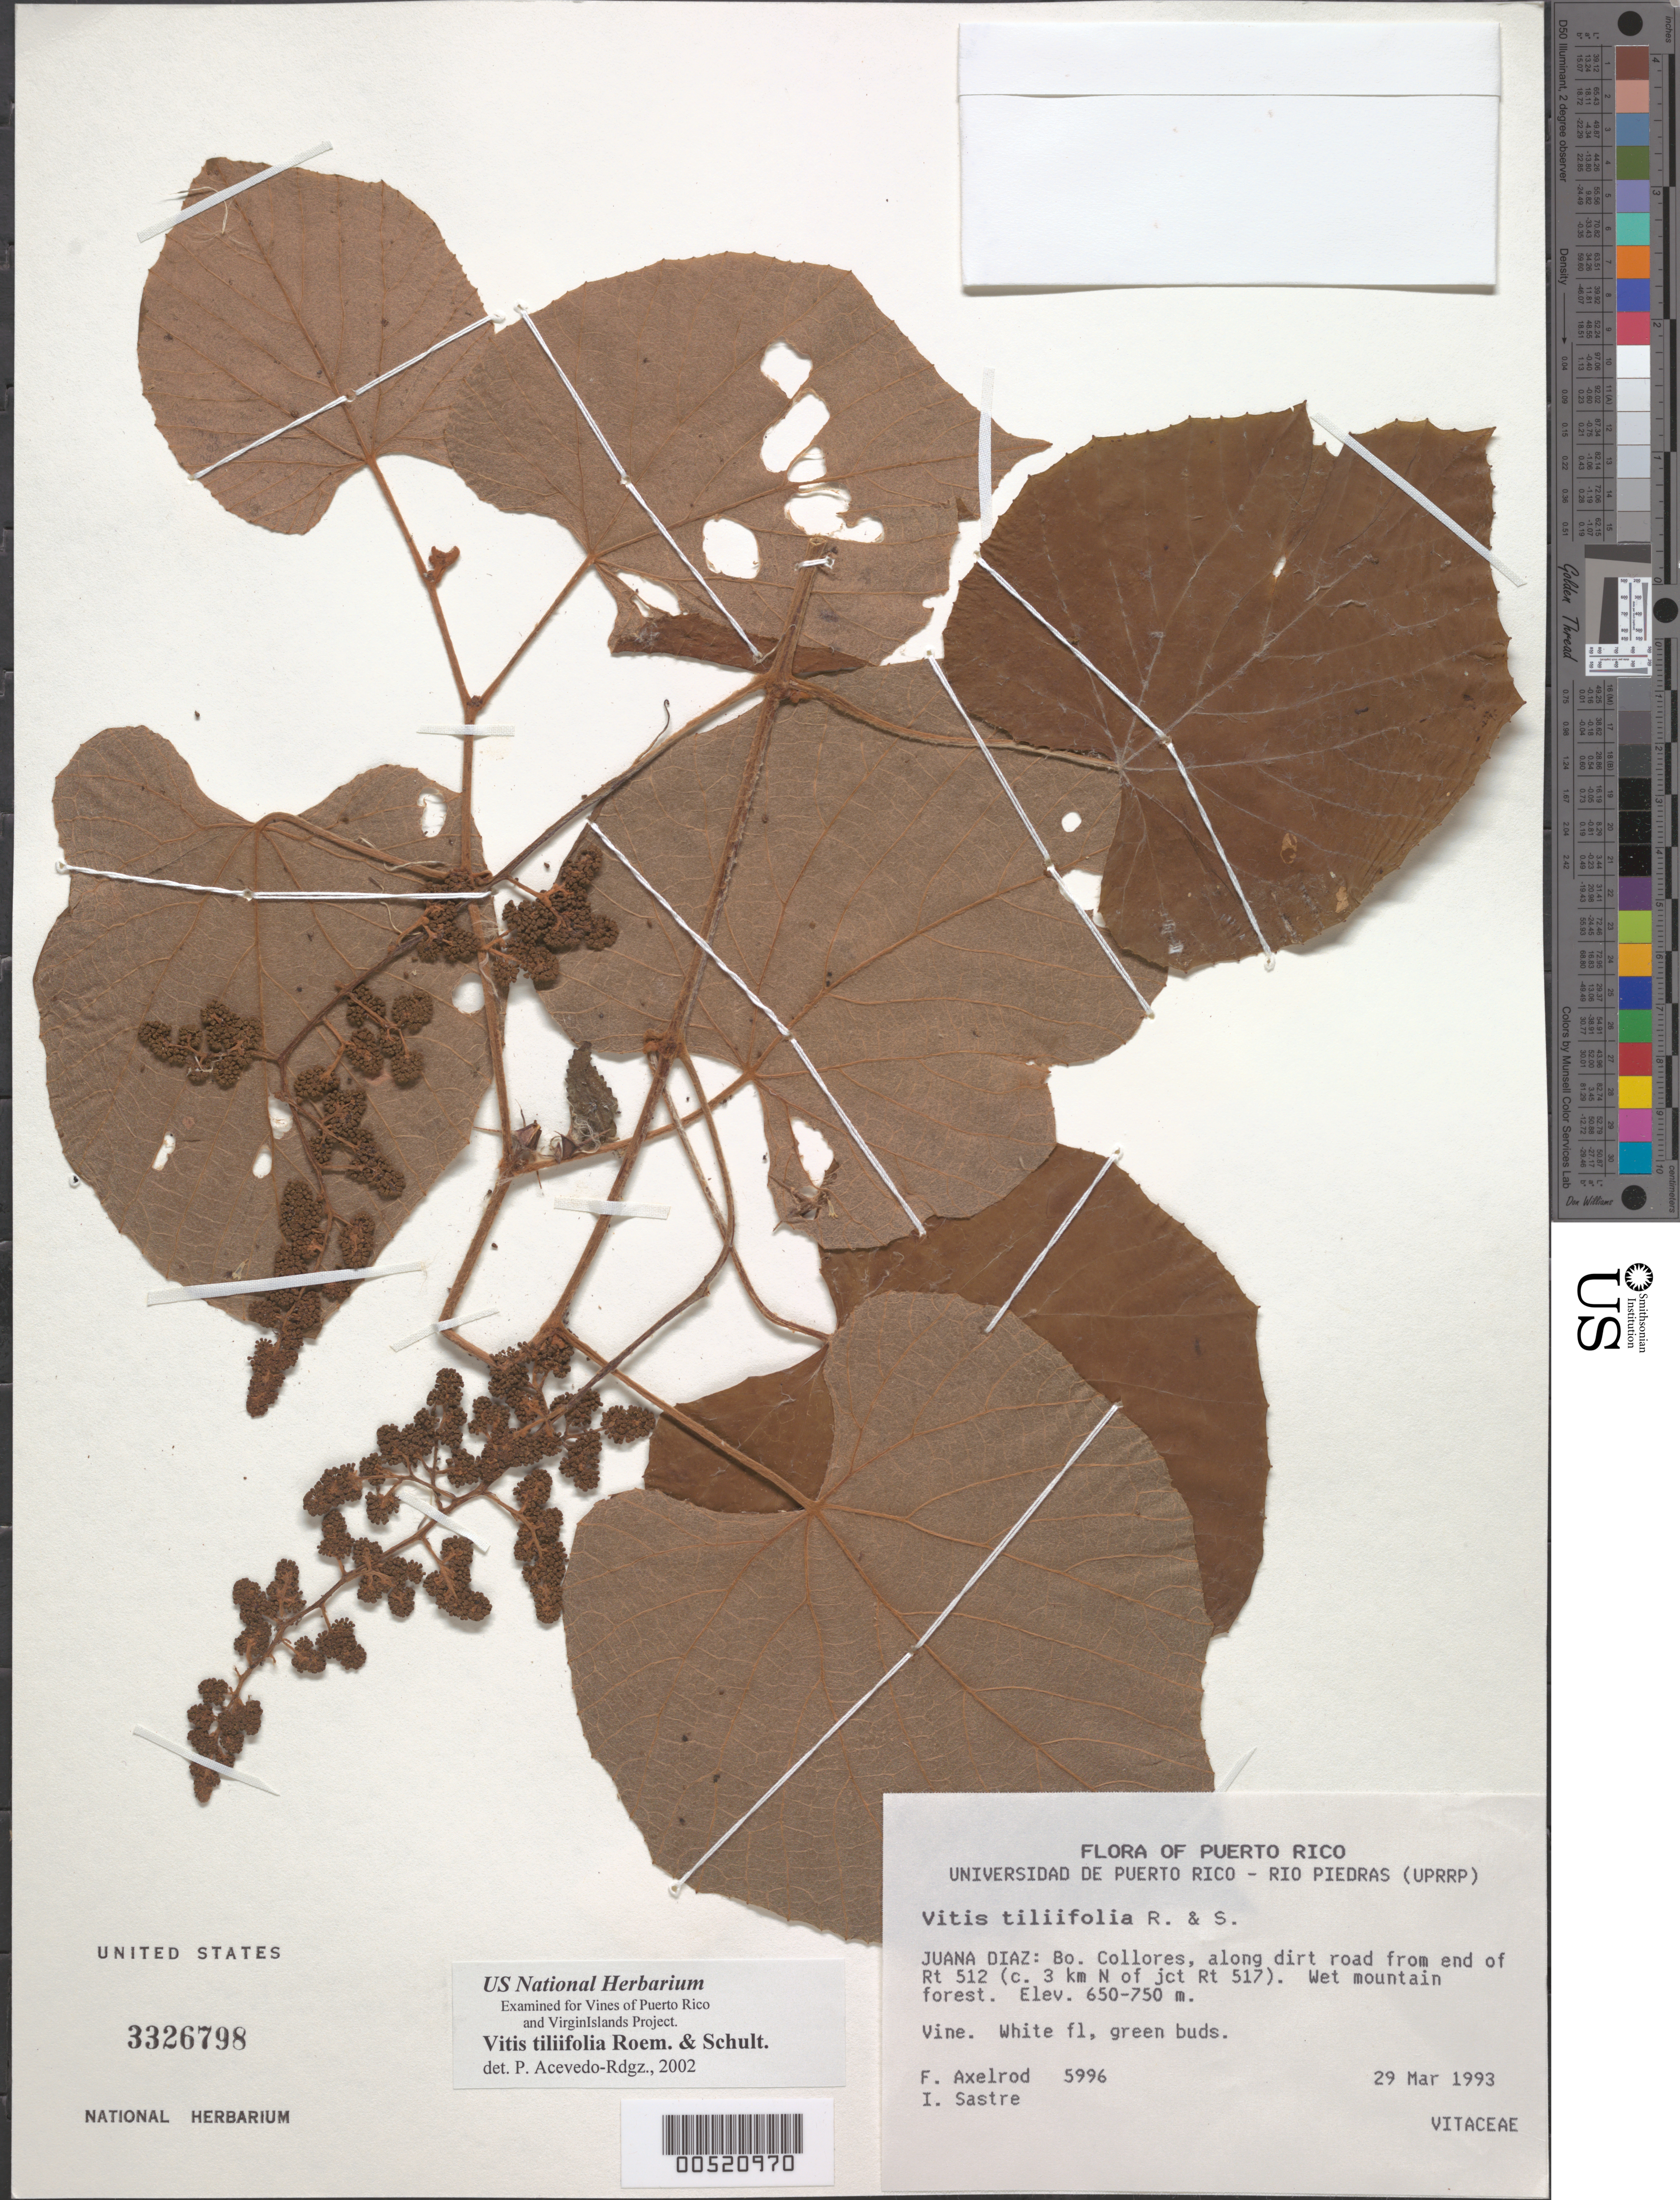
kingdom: Plantae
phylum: Tracheophyta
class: Magnoliopsida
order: Vitales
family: Vitaceae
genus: Vitis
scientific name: Vitis tiliifolia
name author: Humb. & Bonpl. ex Schult.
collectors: F. S. Axelrod & I. Sastre-de Jesús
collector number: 5996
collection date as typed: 29 Mar 1993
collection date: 1993-03-29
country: Puerto Rico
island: Greater Antilles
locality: Juana Diaz: Bo. Collores, along dirt road from end of Rt. 512 (ca. 3 km N of jct Rt. 517).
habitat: Wet mountain forest.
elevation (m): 650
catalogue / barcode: US 3326798